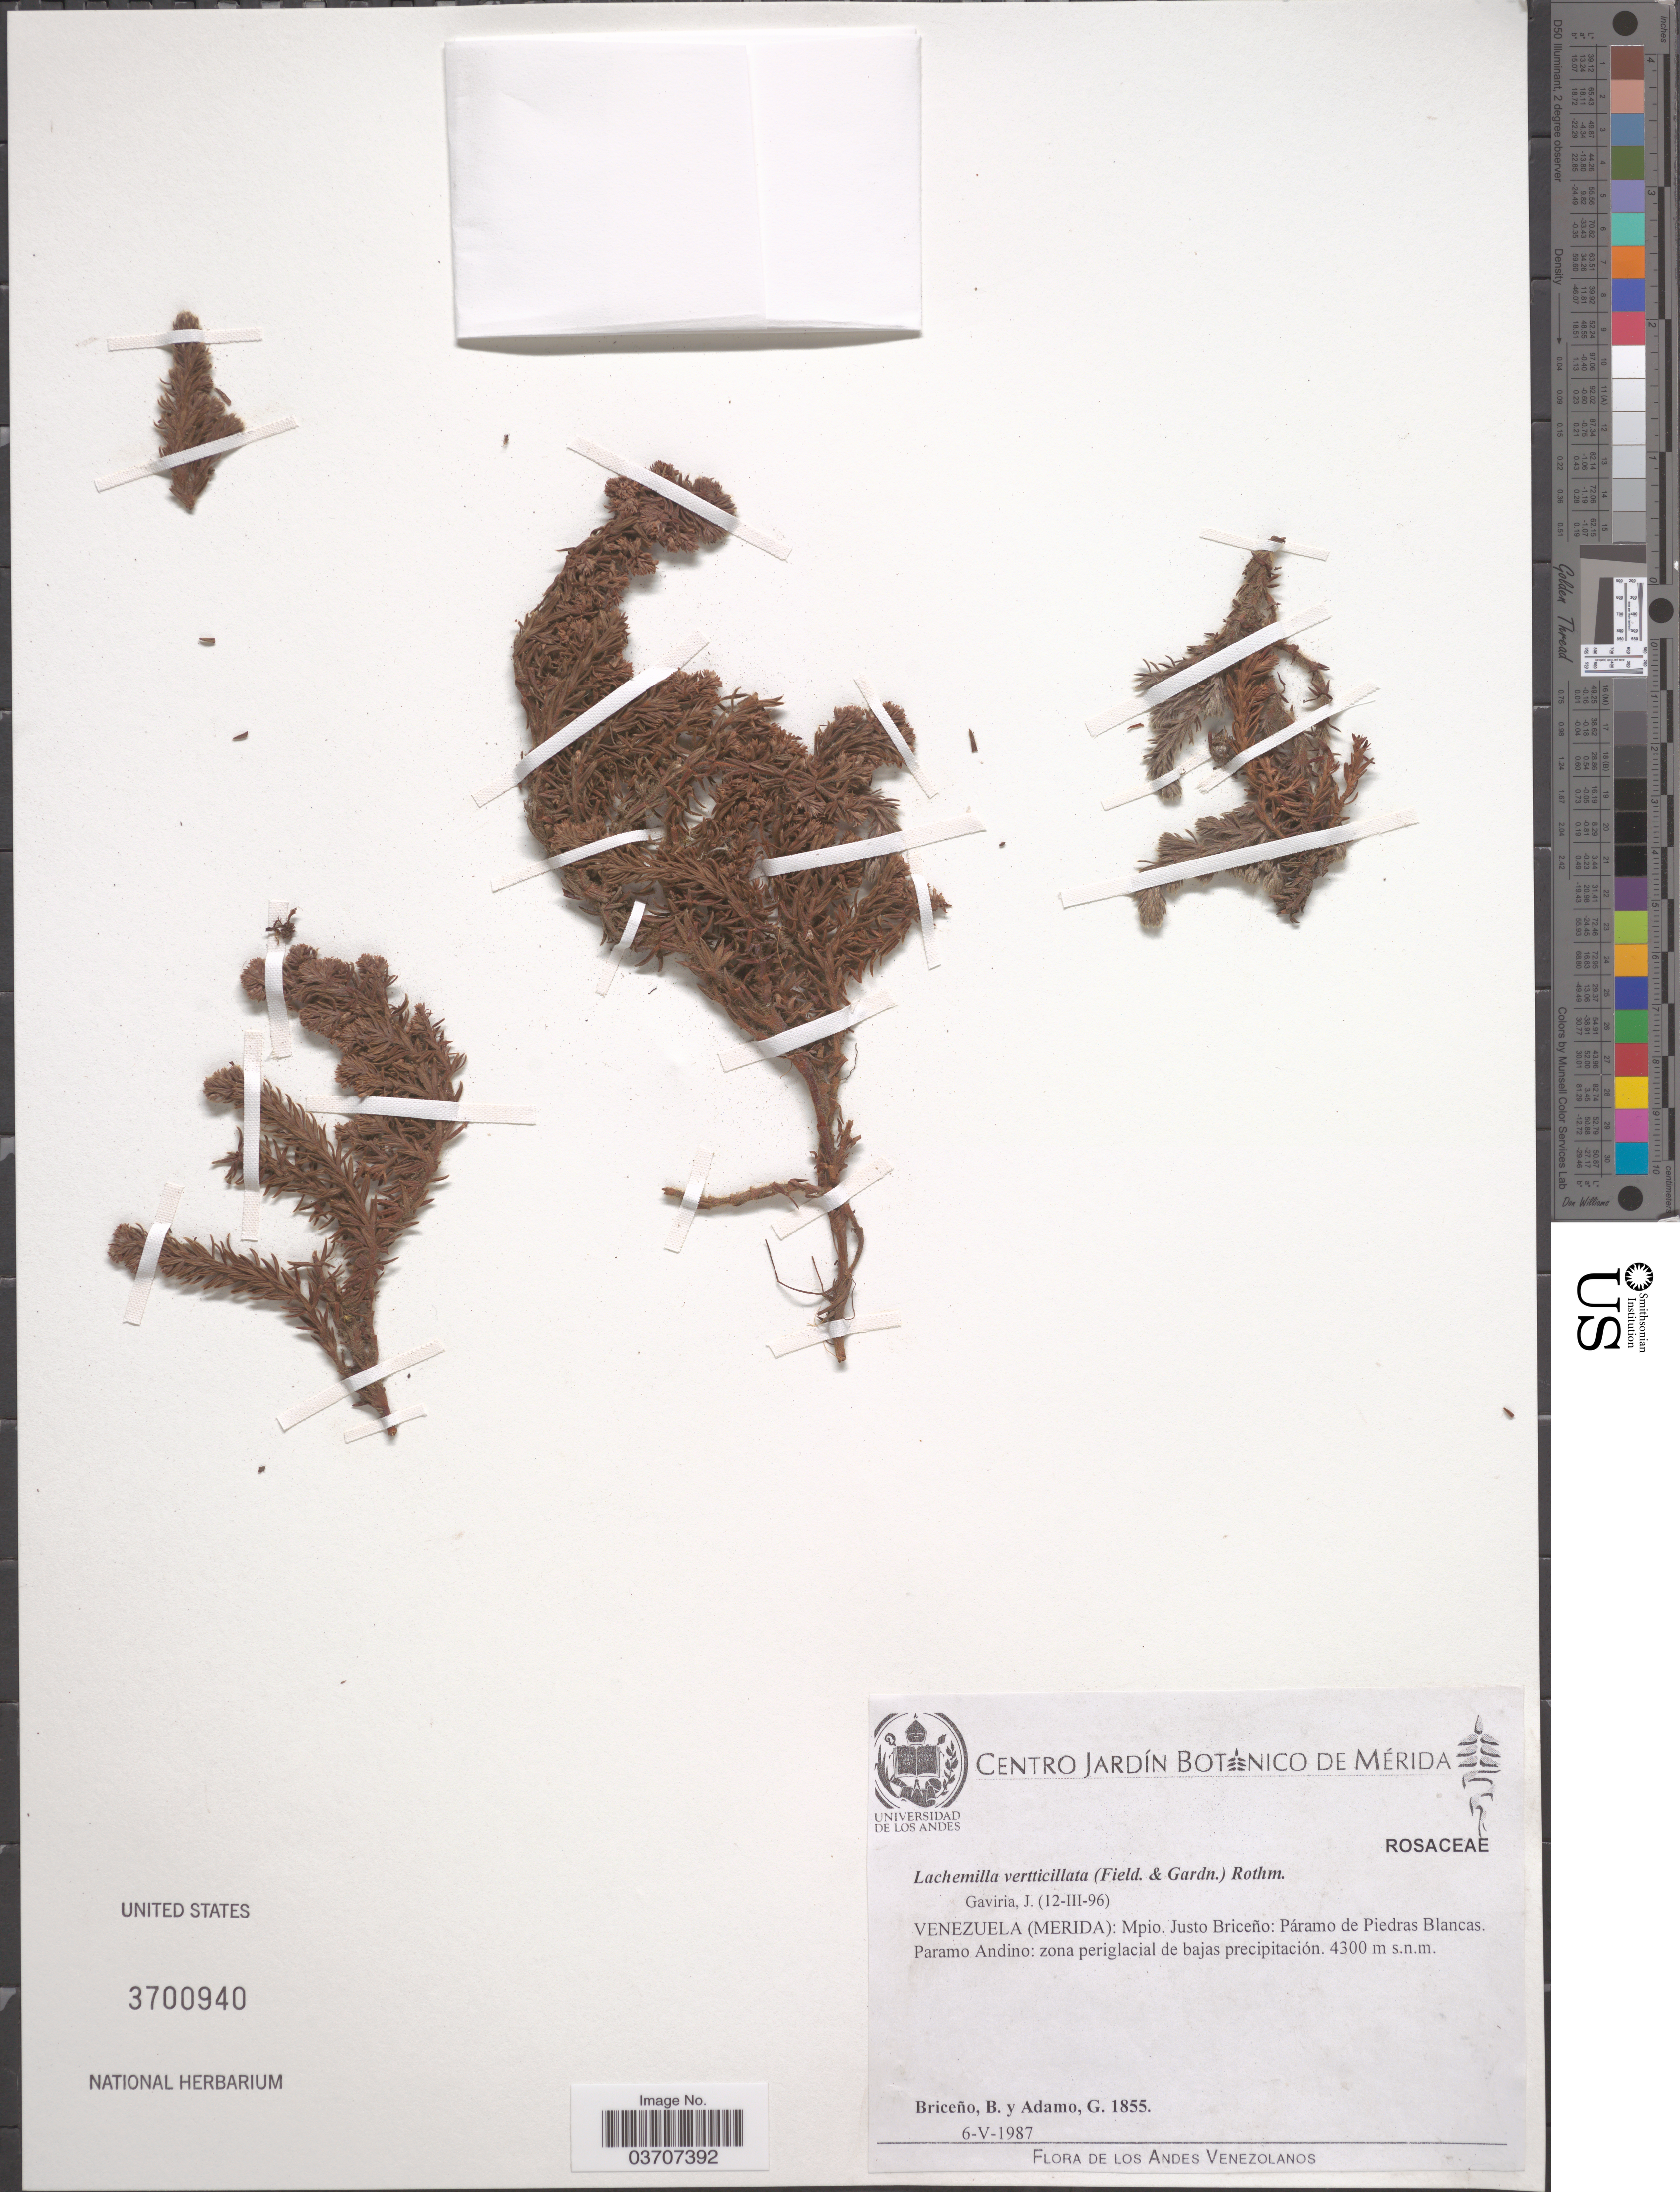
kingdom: Plantae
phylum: Tracheophyta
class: Magnoliopsida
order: Rosales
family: Rosaceae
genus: Alchemilla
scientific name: Alchemilla verticillata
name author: Fielding & Gardner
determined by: Dorr, L. J., (BOT), Smithsonian Institution - National Museum of Natural History (UNITED STATES)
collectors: B. Briceño & G. Adamo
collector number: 1855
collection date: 1987-05-06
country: Venezuela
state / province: Merida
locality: Mpio. Justo Briceño: Páramo de Piedras Blancas. Paramo Andino.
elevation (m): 4300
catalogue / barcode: US 3700940